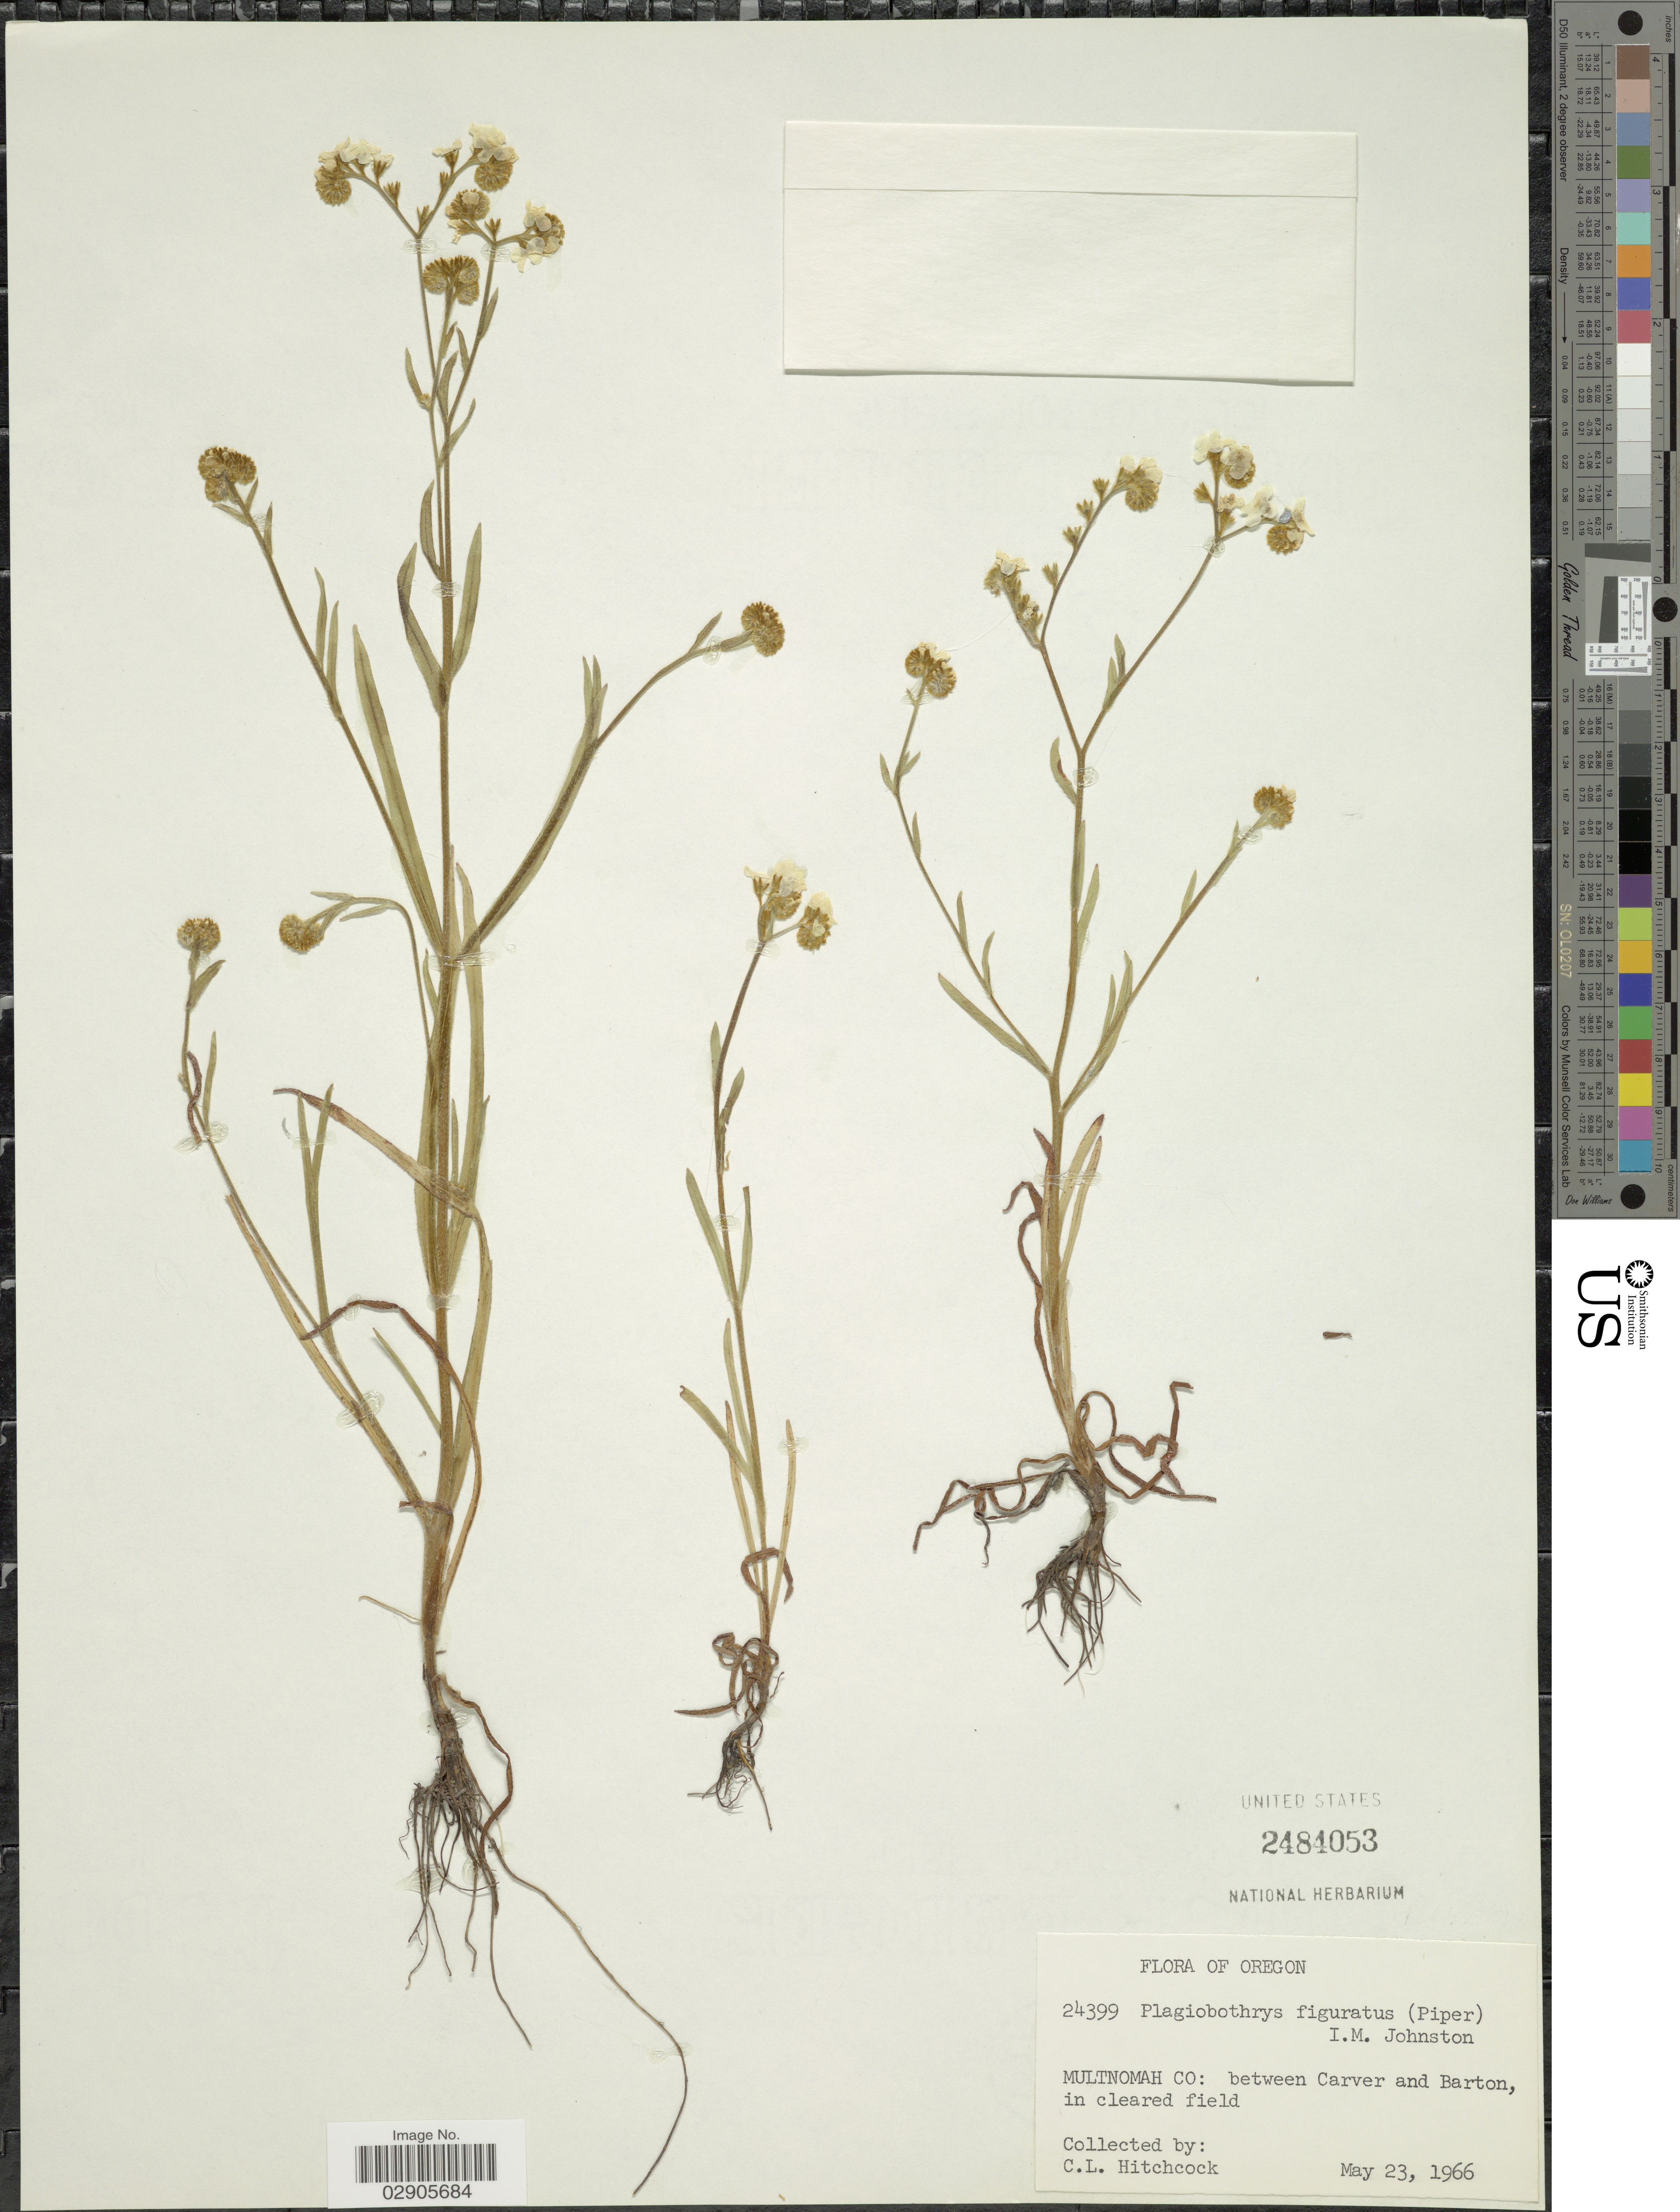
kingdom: Plantae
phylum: Tracheophyta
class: Magnoliopsida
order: Boraginales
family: Boraginaceae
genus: Plagiobothrys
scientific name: Plagiobothrys figuratus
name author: (Piper) I.M. Johnst. ex M. Peck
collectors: C. L. Hitchcock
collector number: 24399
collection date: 1966-05-23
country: United States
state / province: Oregon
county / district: Multnomah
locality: Multnomah Co: between Carver and Barton.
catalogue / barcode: US 2484053